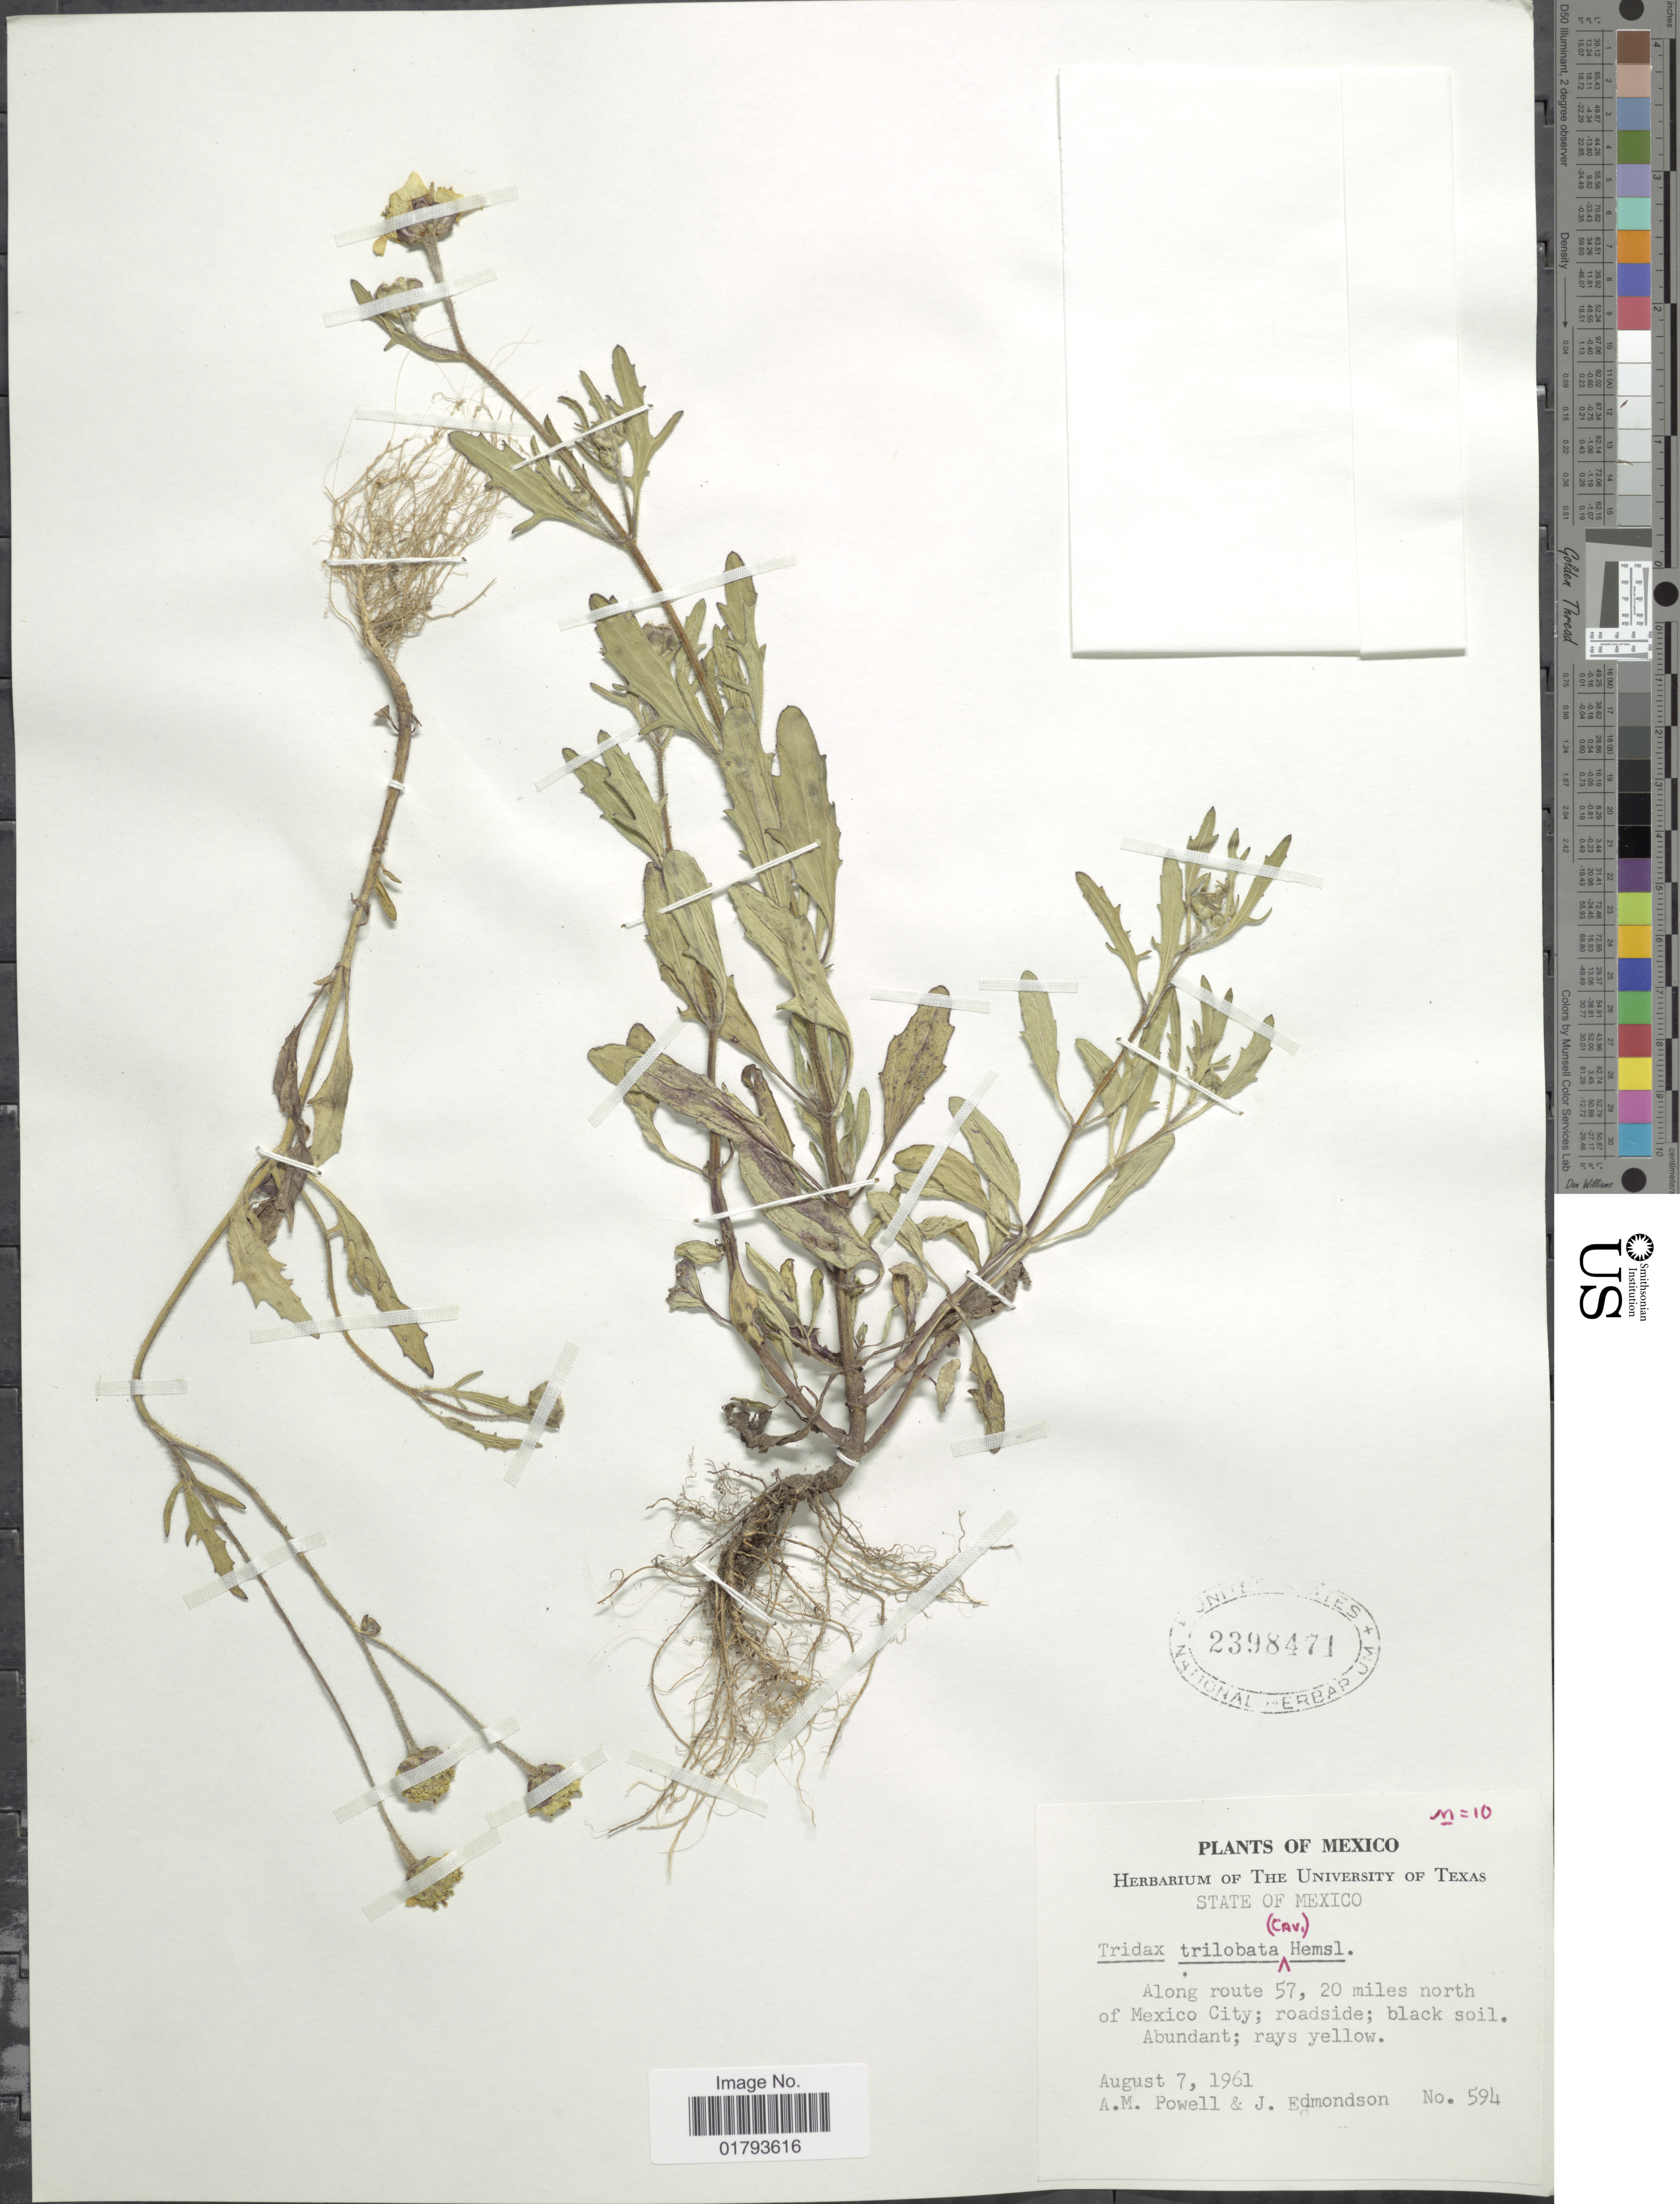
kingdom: Plantae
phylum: Tracheophyta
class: Magnoliopsida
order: Asterales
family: Asteraceae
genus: Tridax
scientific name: Tridax trilobata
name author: (Cav.) Hemsl.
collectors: A. M. Powell & J. Edmondson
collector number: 594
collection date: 1961-08-07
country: Mexico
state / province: México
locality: State of Mexico, Along route 57, 20 miles north of Mexico City; roadside.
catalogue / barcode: US 2398471